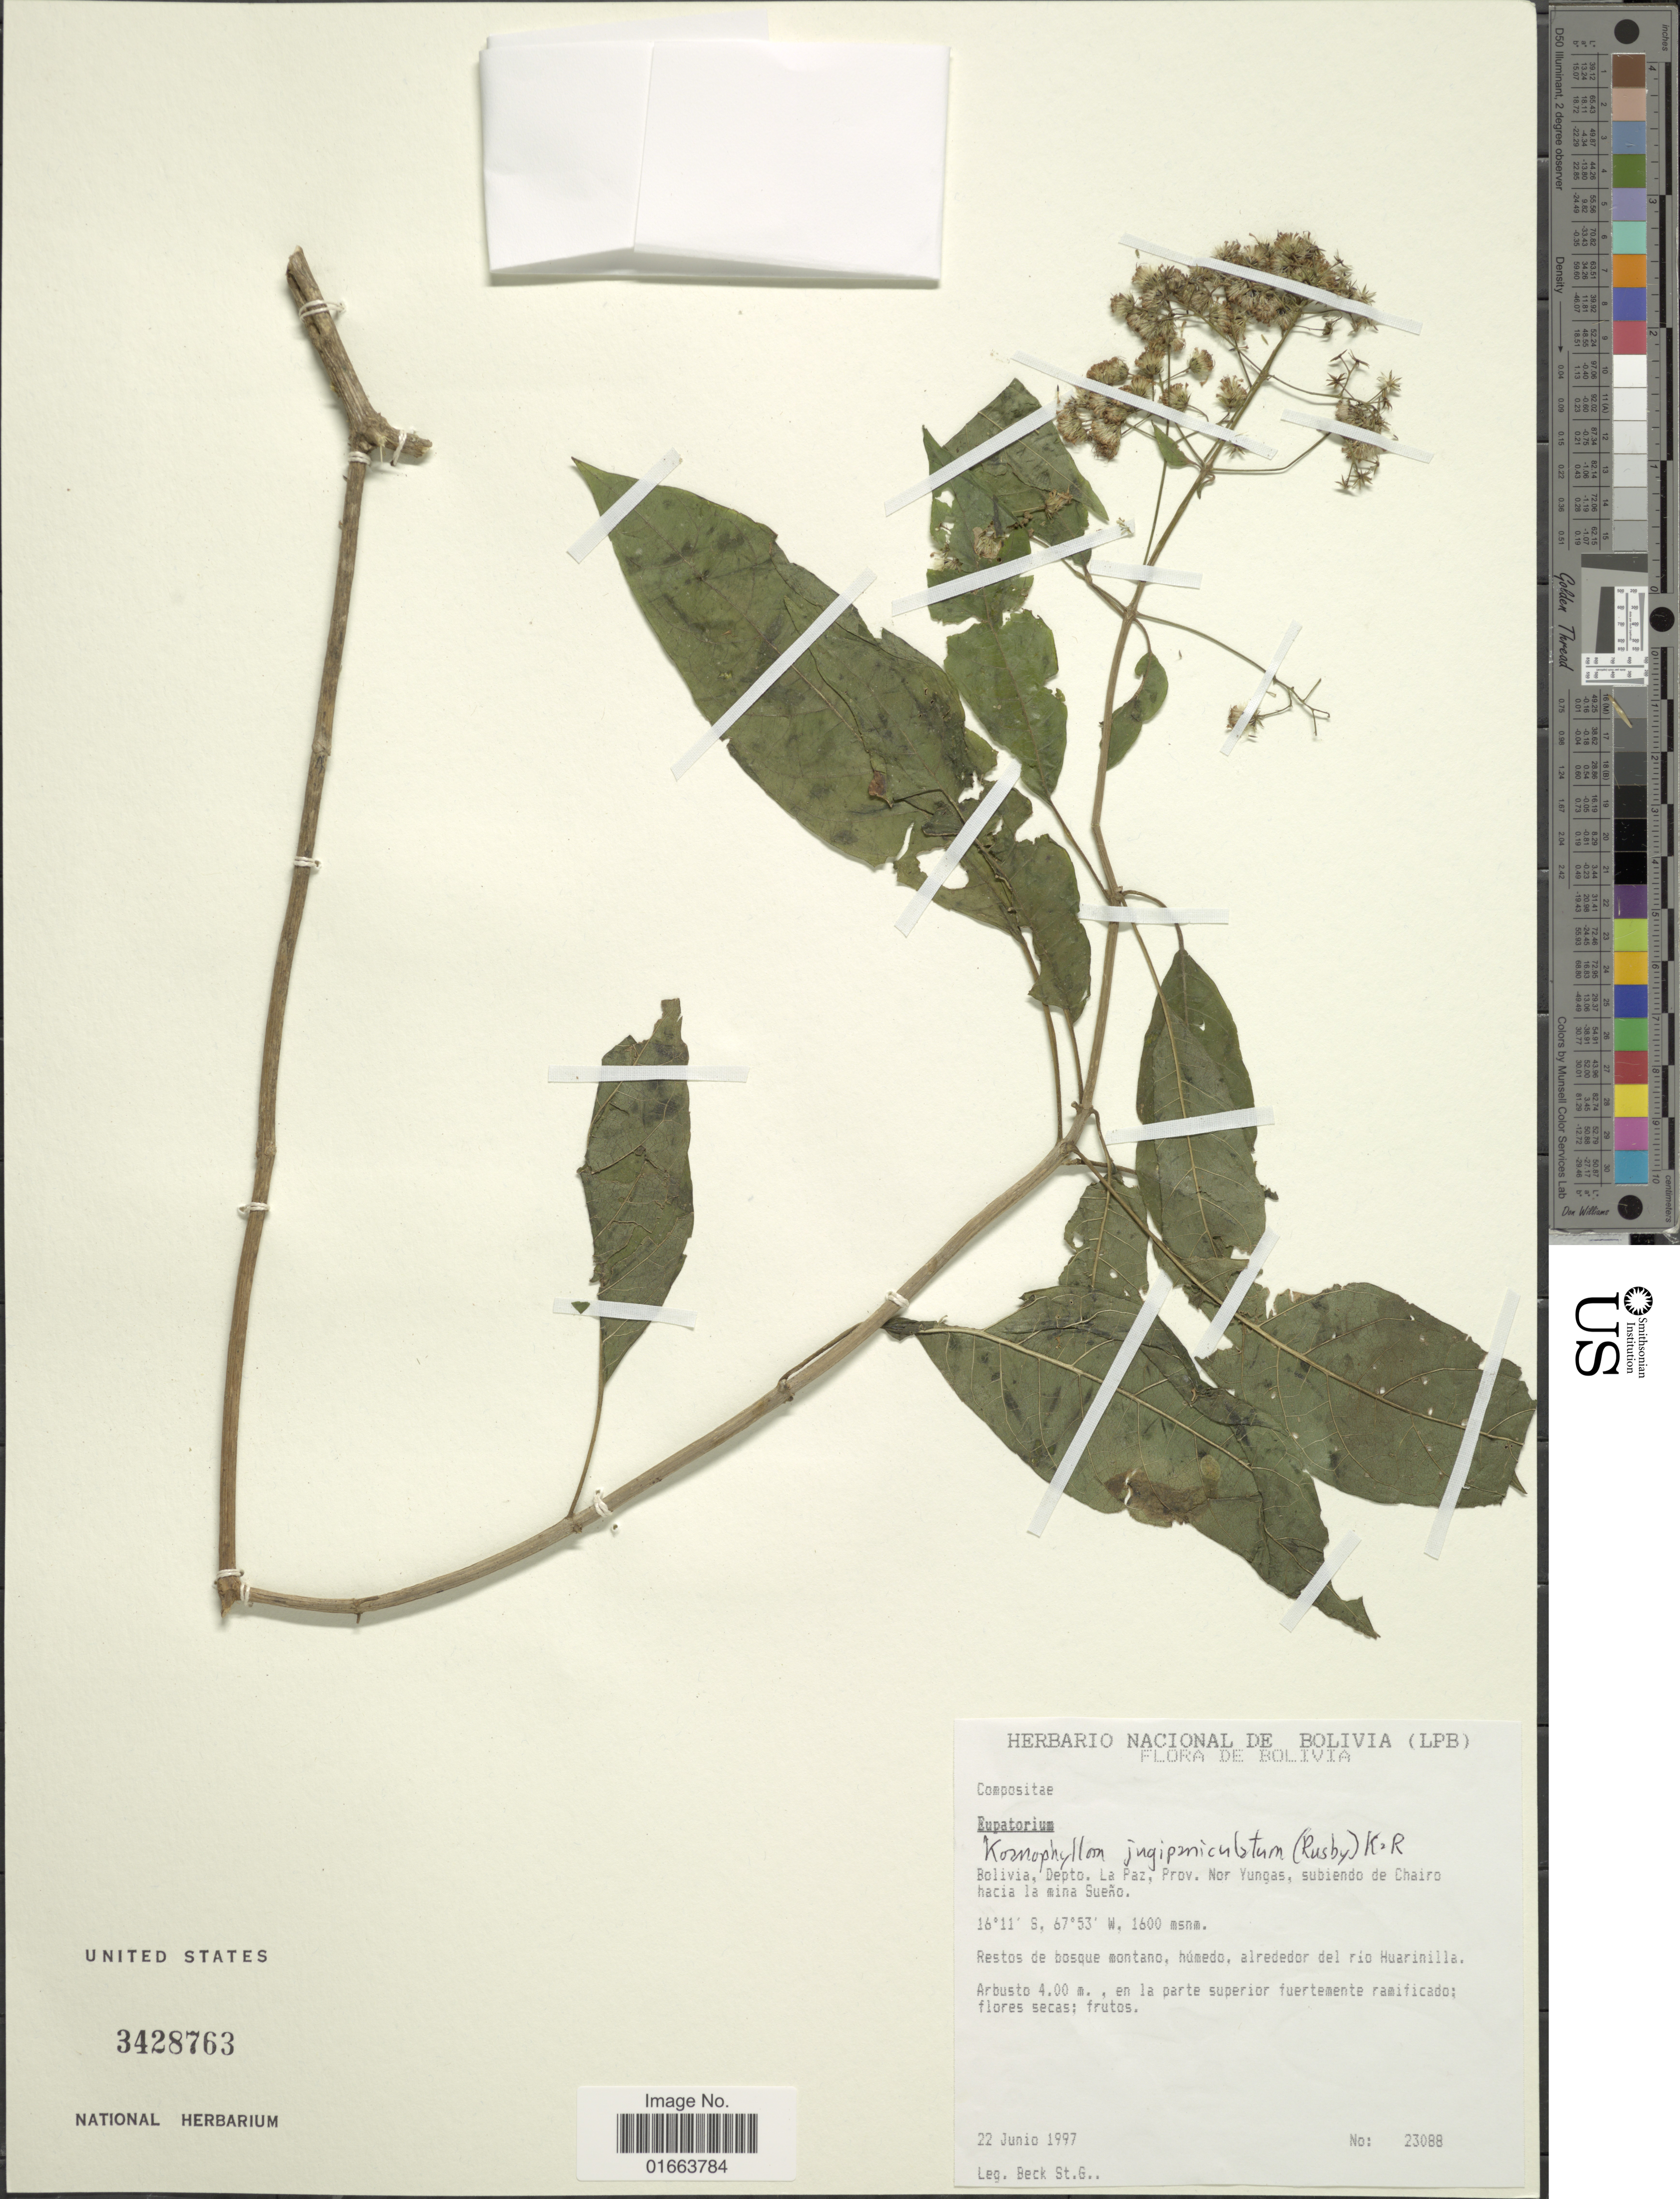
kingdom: Plantae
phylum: Tracheophyta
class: Magnoliopsida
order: Asterales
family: Asteraceae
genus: Koanophyllon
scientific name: Koanophyllon jugipaniculatum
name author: (Rusby) R.M. King & H. Rob.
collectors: S. G. Beck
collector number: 23088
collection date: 1997-06-22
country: Bolivia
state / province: La Paz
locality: Prov. Nor Yungas, subiendo de Chairo hacia la mina Sueño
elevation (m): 1600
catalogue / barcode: US 3428763